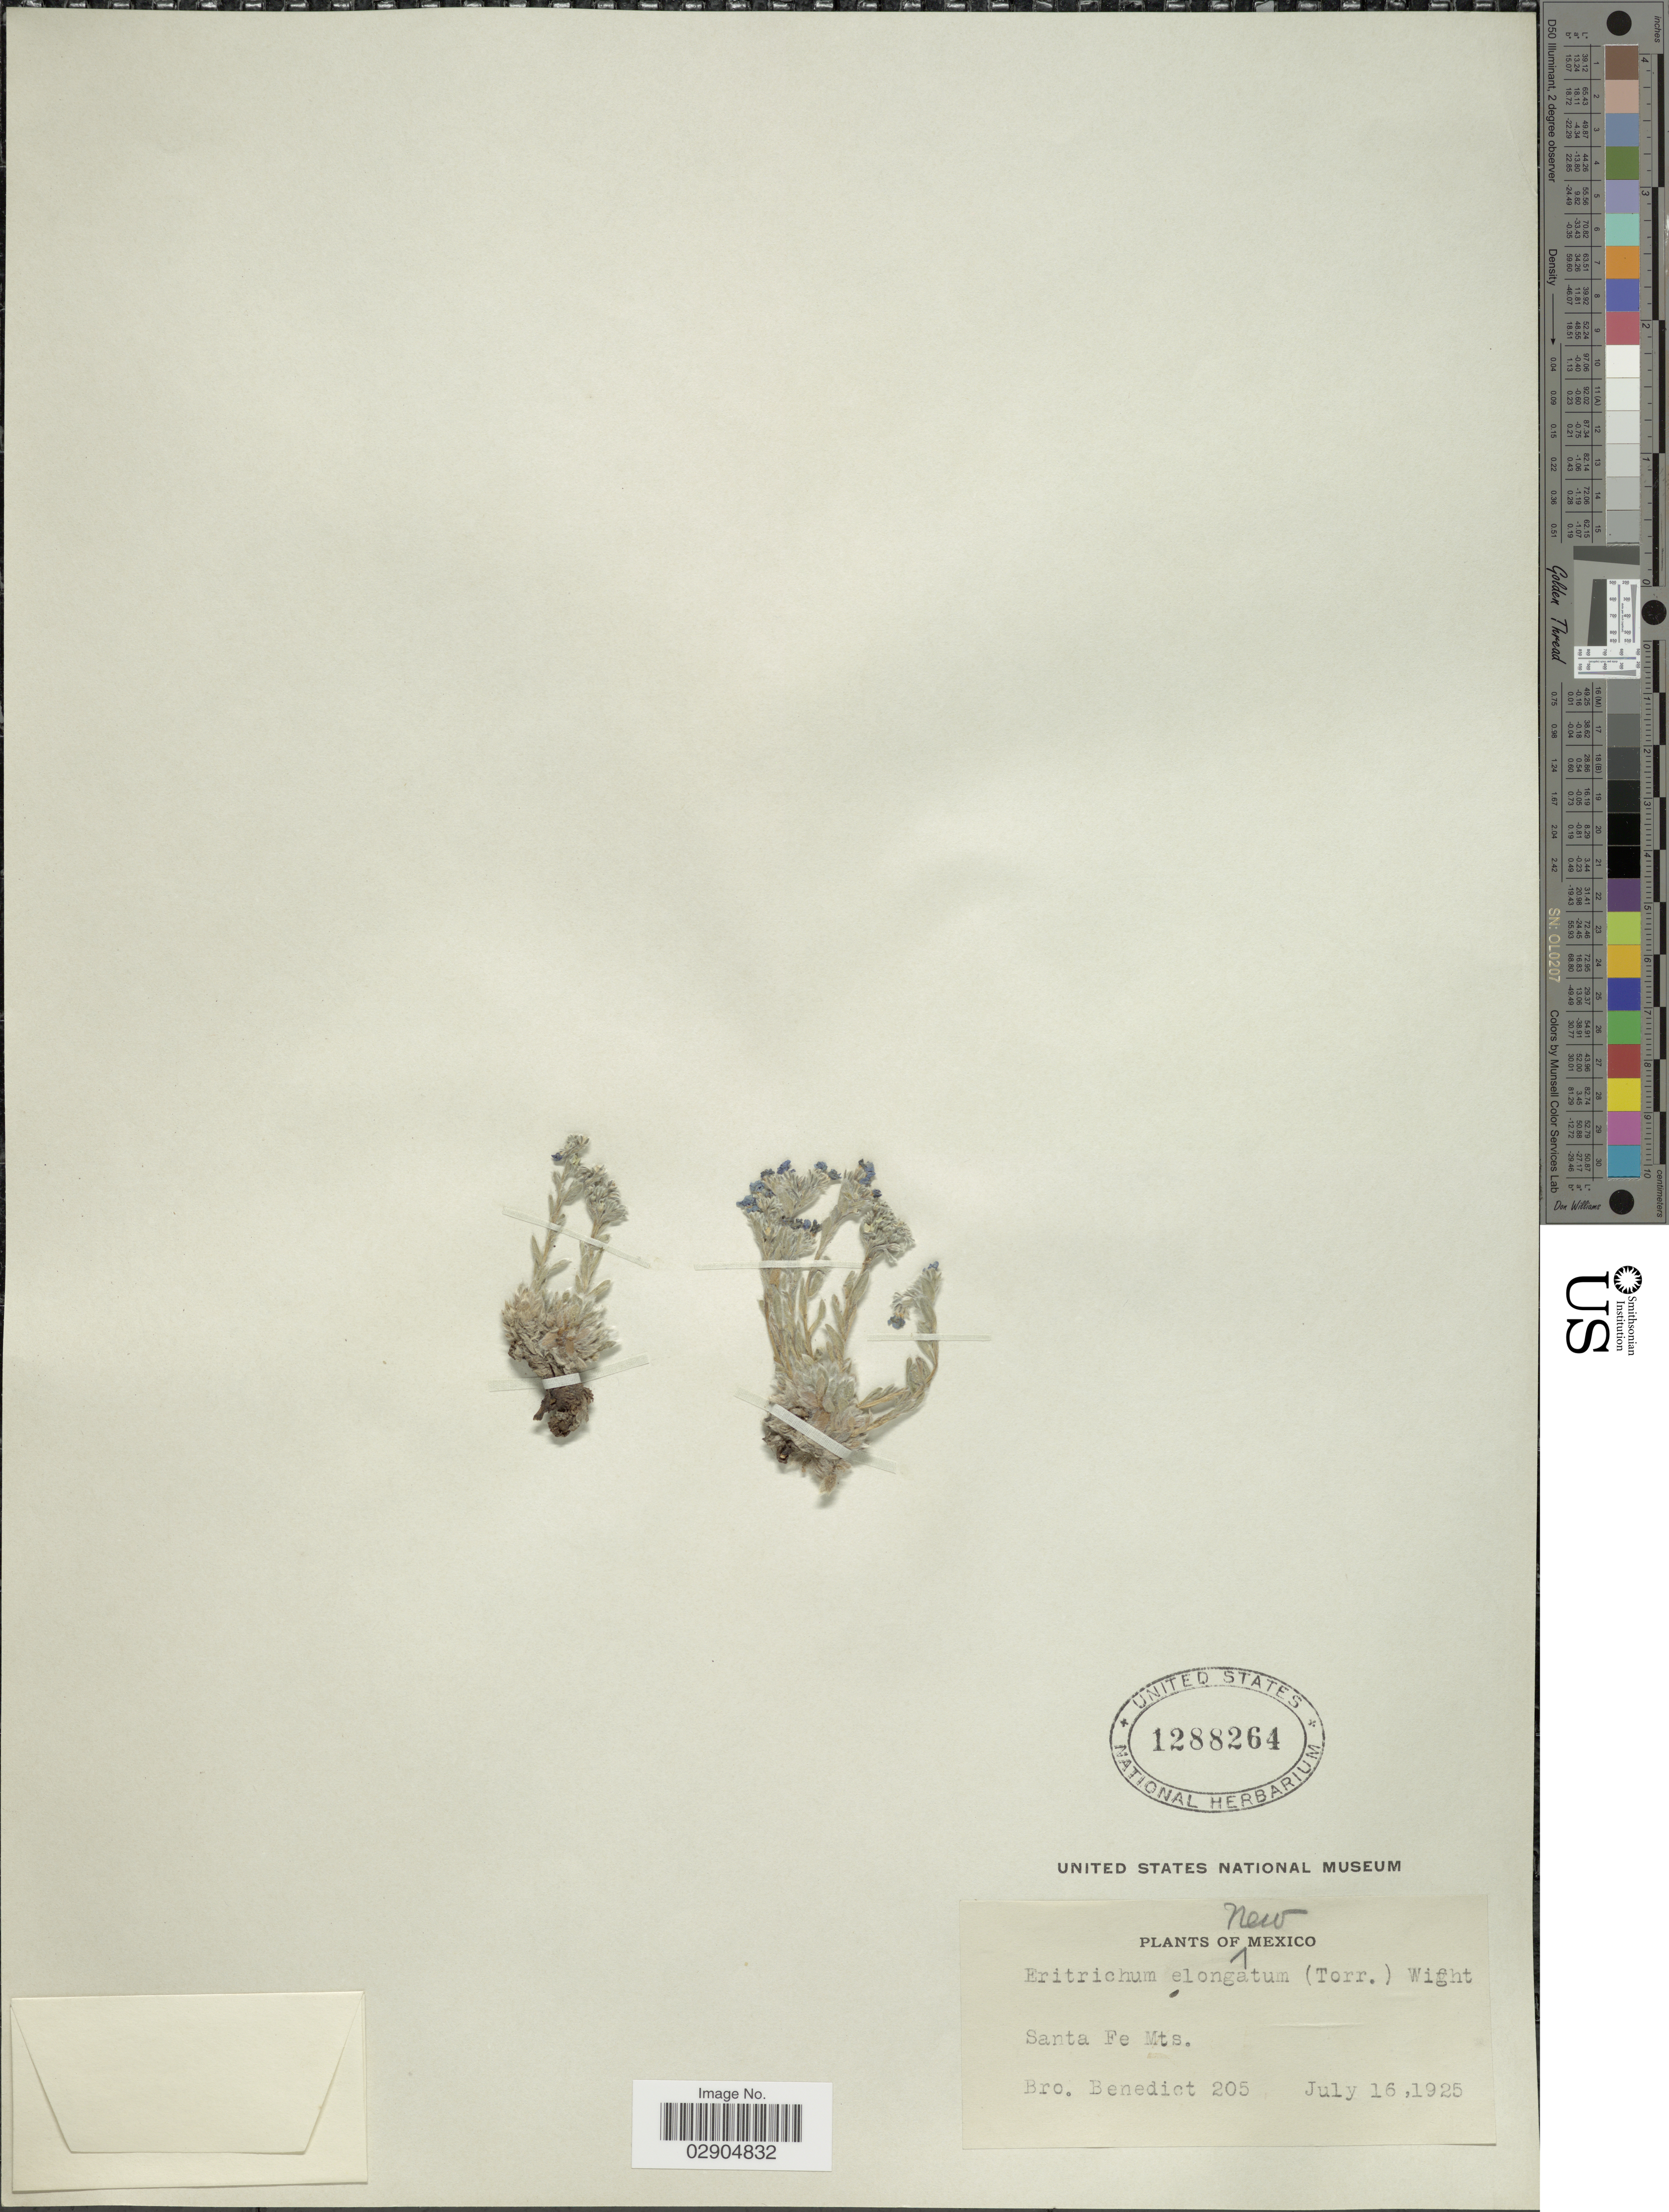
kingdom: Plantae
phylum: Tracheophyta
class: Magnoliopsida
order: Boraginales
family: Boraginaceae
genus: Eritrichium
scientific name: Eritrichium elongatum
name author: (Rydb.) W. Wight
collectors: Bro. Benedict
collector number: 205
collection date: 1925-07-16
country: United States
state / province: New Mexico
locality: Santa Fe Mts.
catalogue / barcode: US 1288264